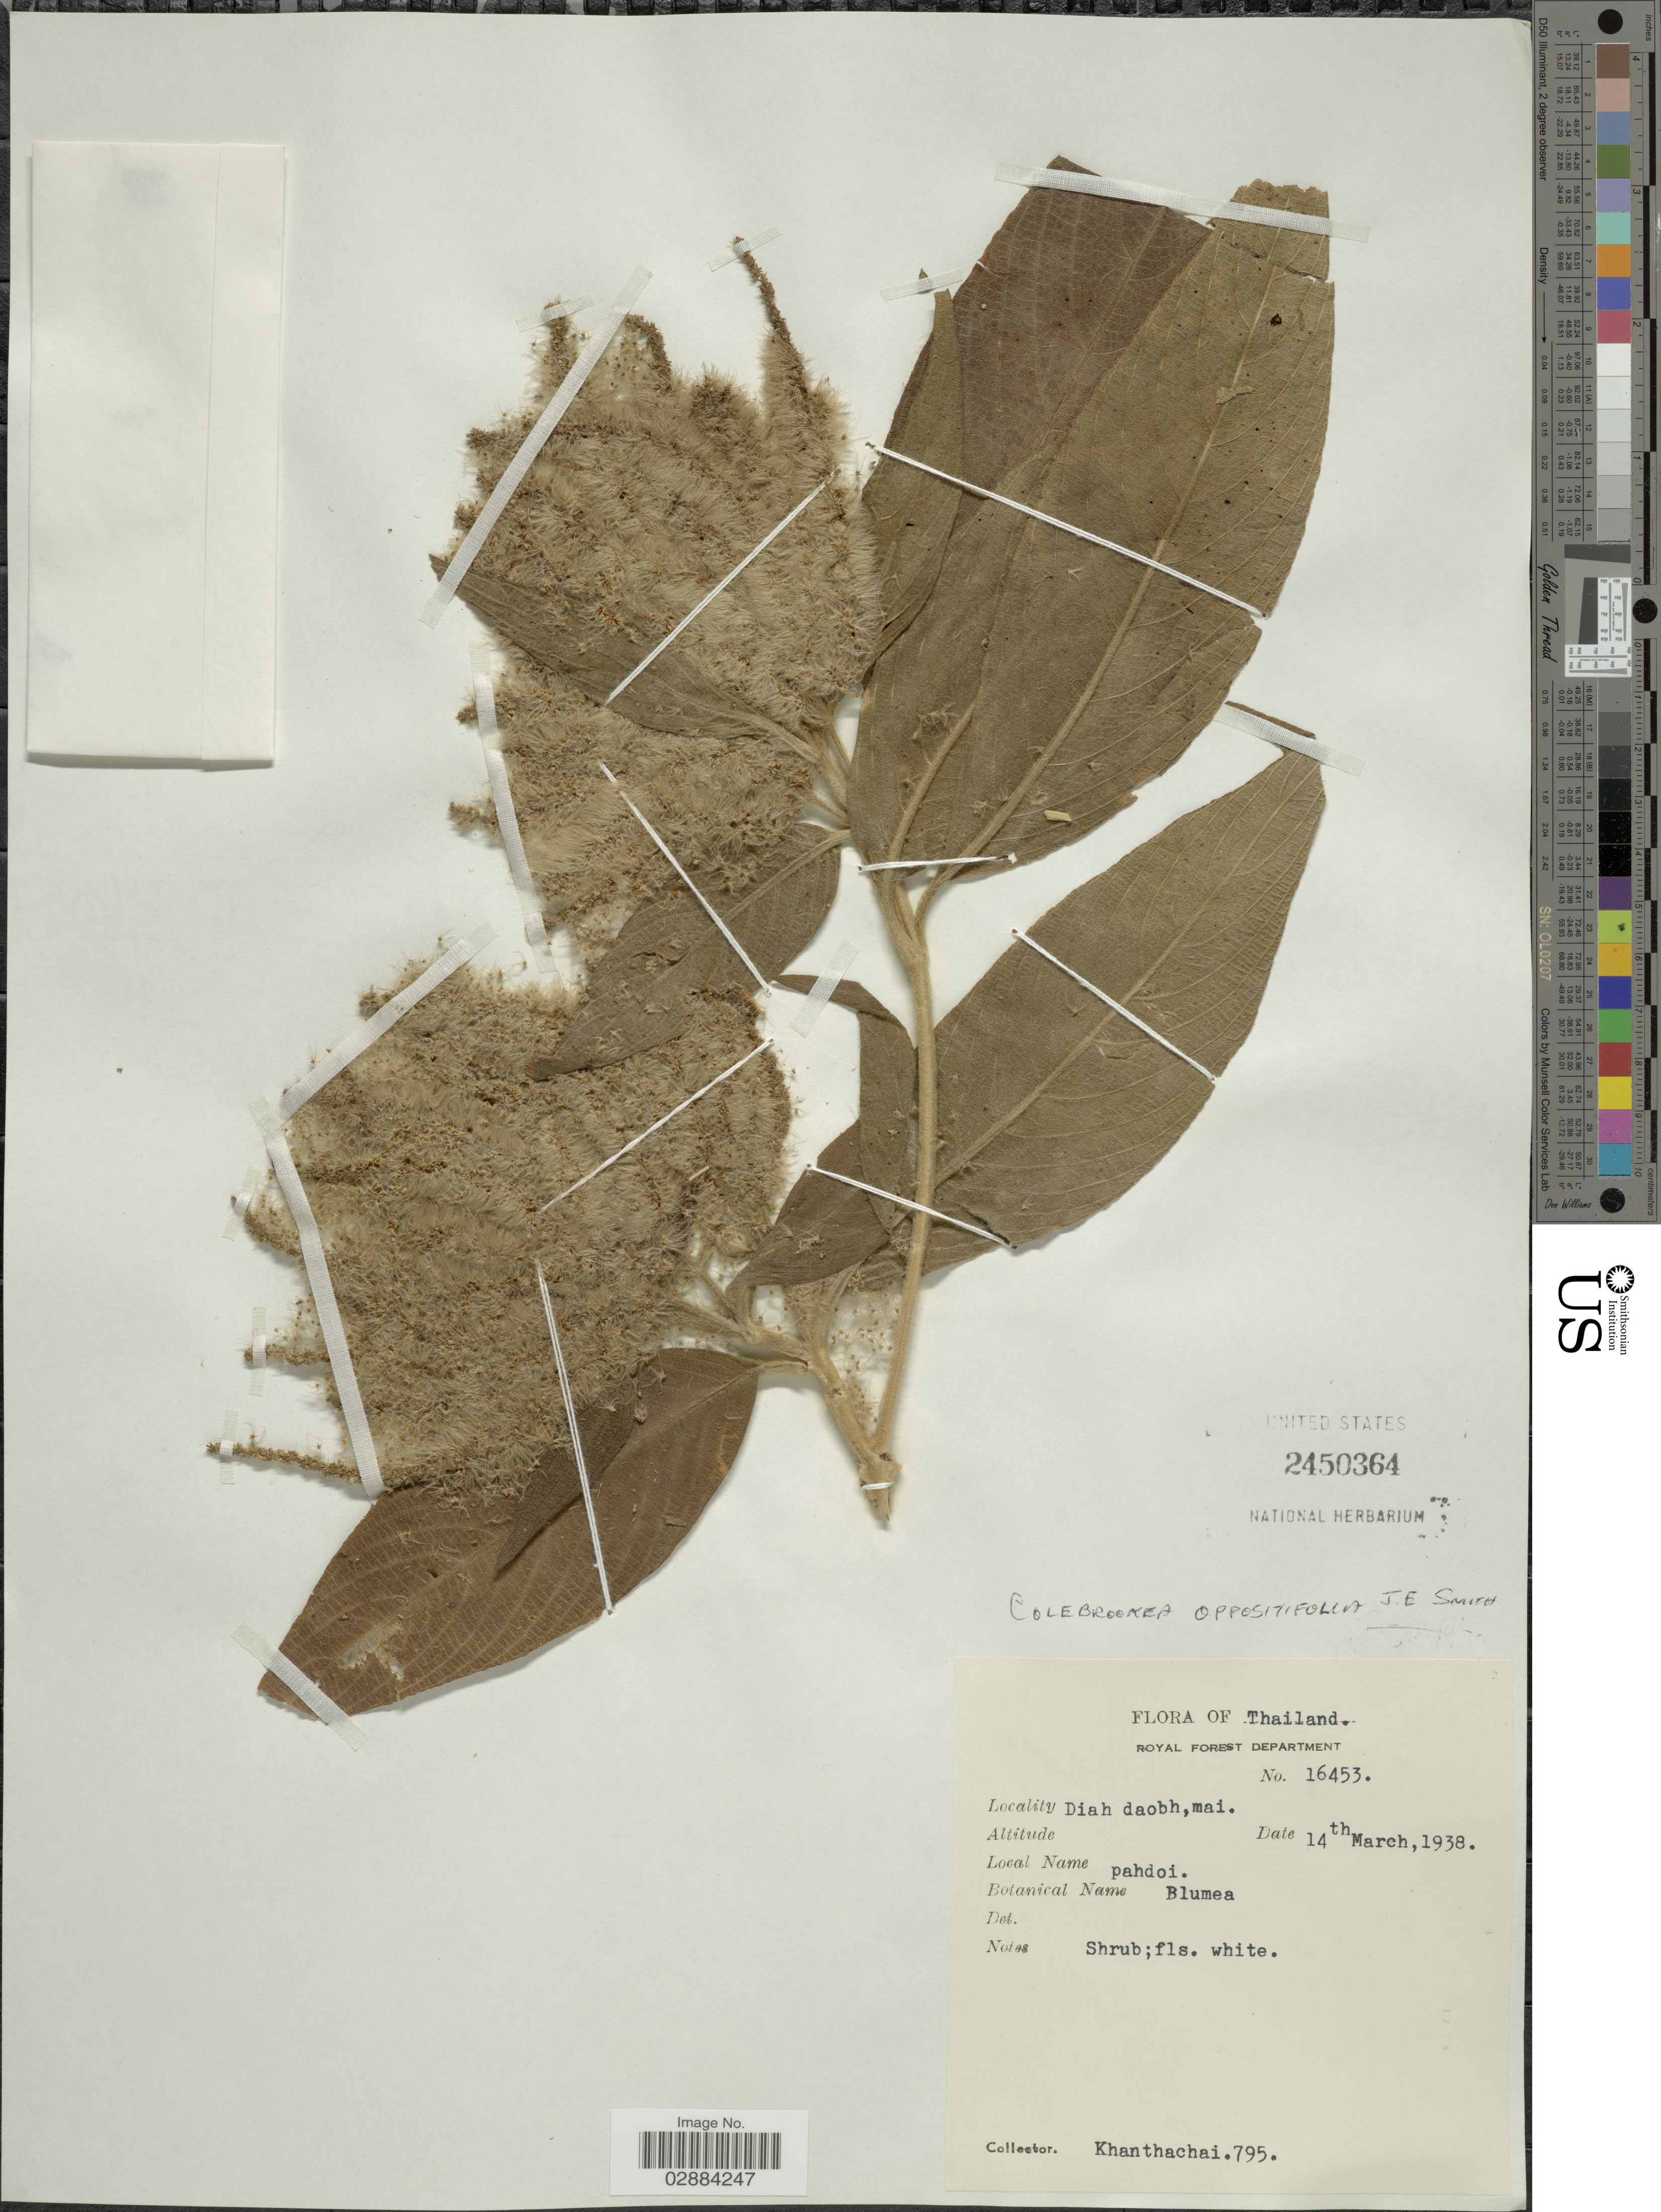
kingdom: Plantae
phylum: Tracheophyta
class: Magnoliopsida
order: Lamiales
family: Lamiaceae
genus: Colebrookea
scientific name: Colebrookea oppositifolia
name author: Small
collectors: Khanthachai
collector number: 795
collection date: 1938-03-14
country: Thailand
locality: Royal Forest Department. Diah daobh, mai.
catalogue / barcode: US 2450364